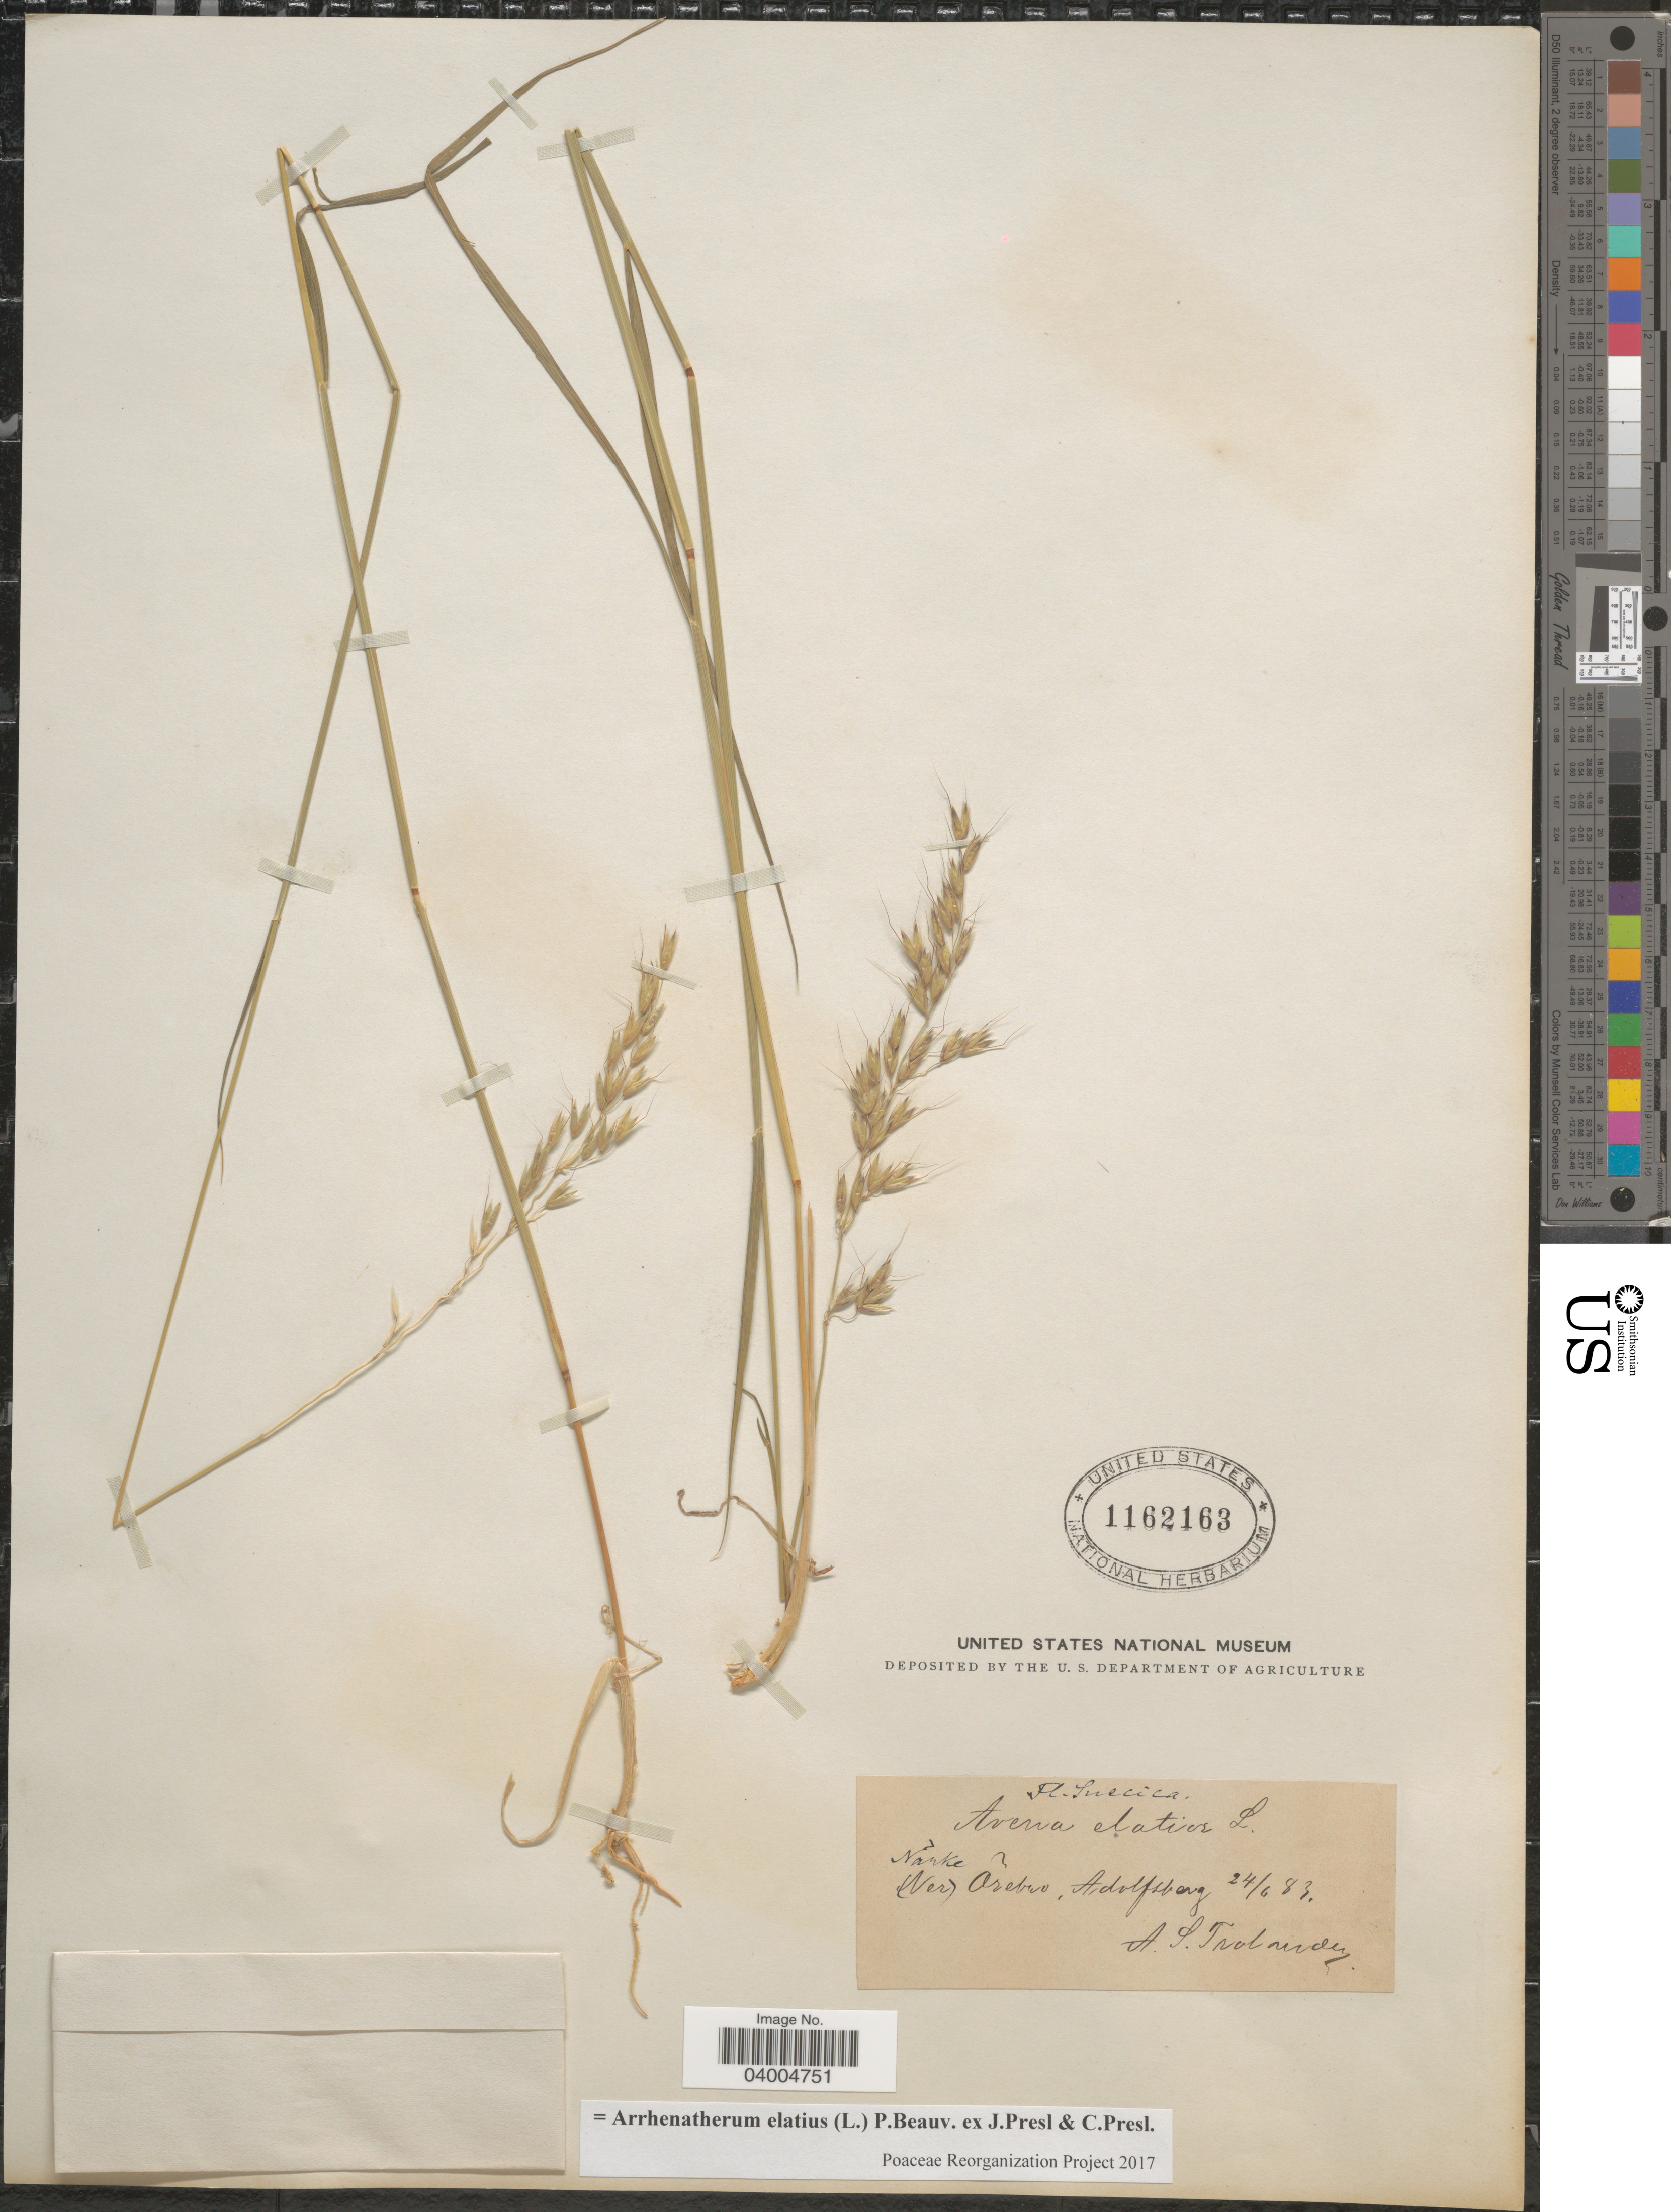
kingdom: Plantae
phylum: Tracheophyta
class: Liliopsida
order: Poales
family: Poaceae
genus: Arrhenatherum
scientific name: Arrhenatherum elatius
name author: (L.) J. Presl & C. Presl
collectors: A. Trolander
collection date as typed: Transcribed d/m/y: 24/6/83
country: Sweden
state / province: Örebro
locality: Suecica. Narke. (Ner) Orebro, Adolfsberg.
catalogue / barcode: US 1162163